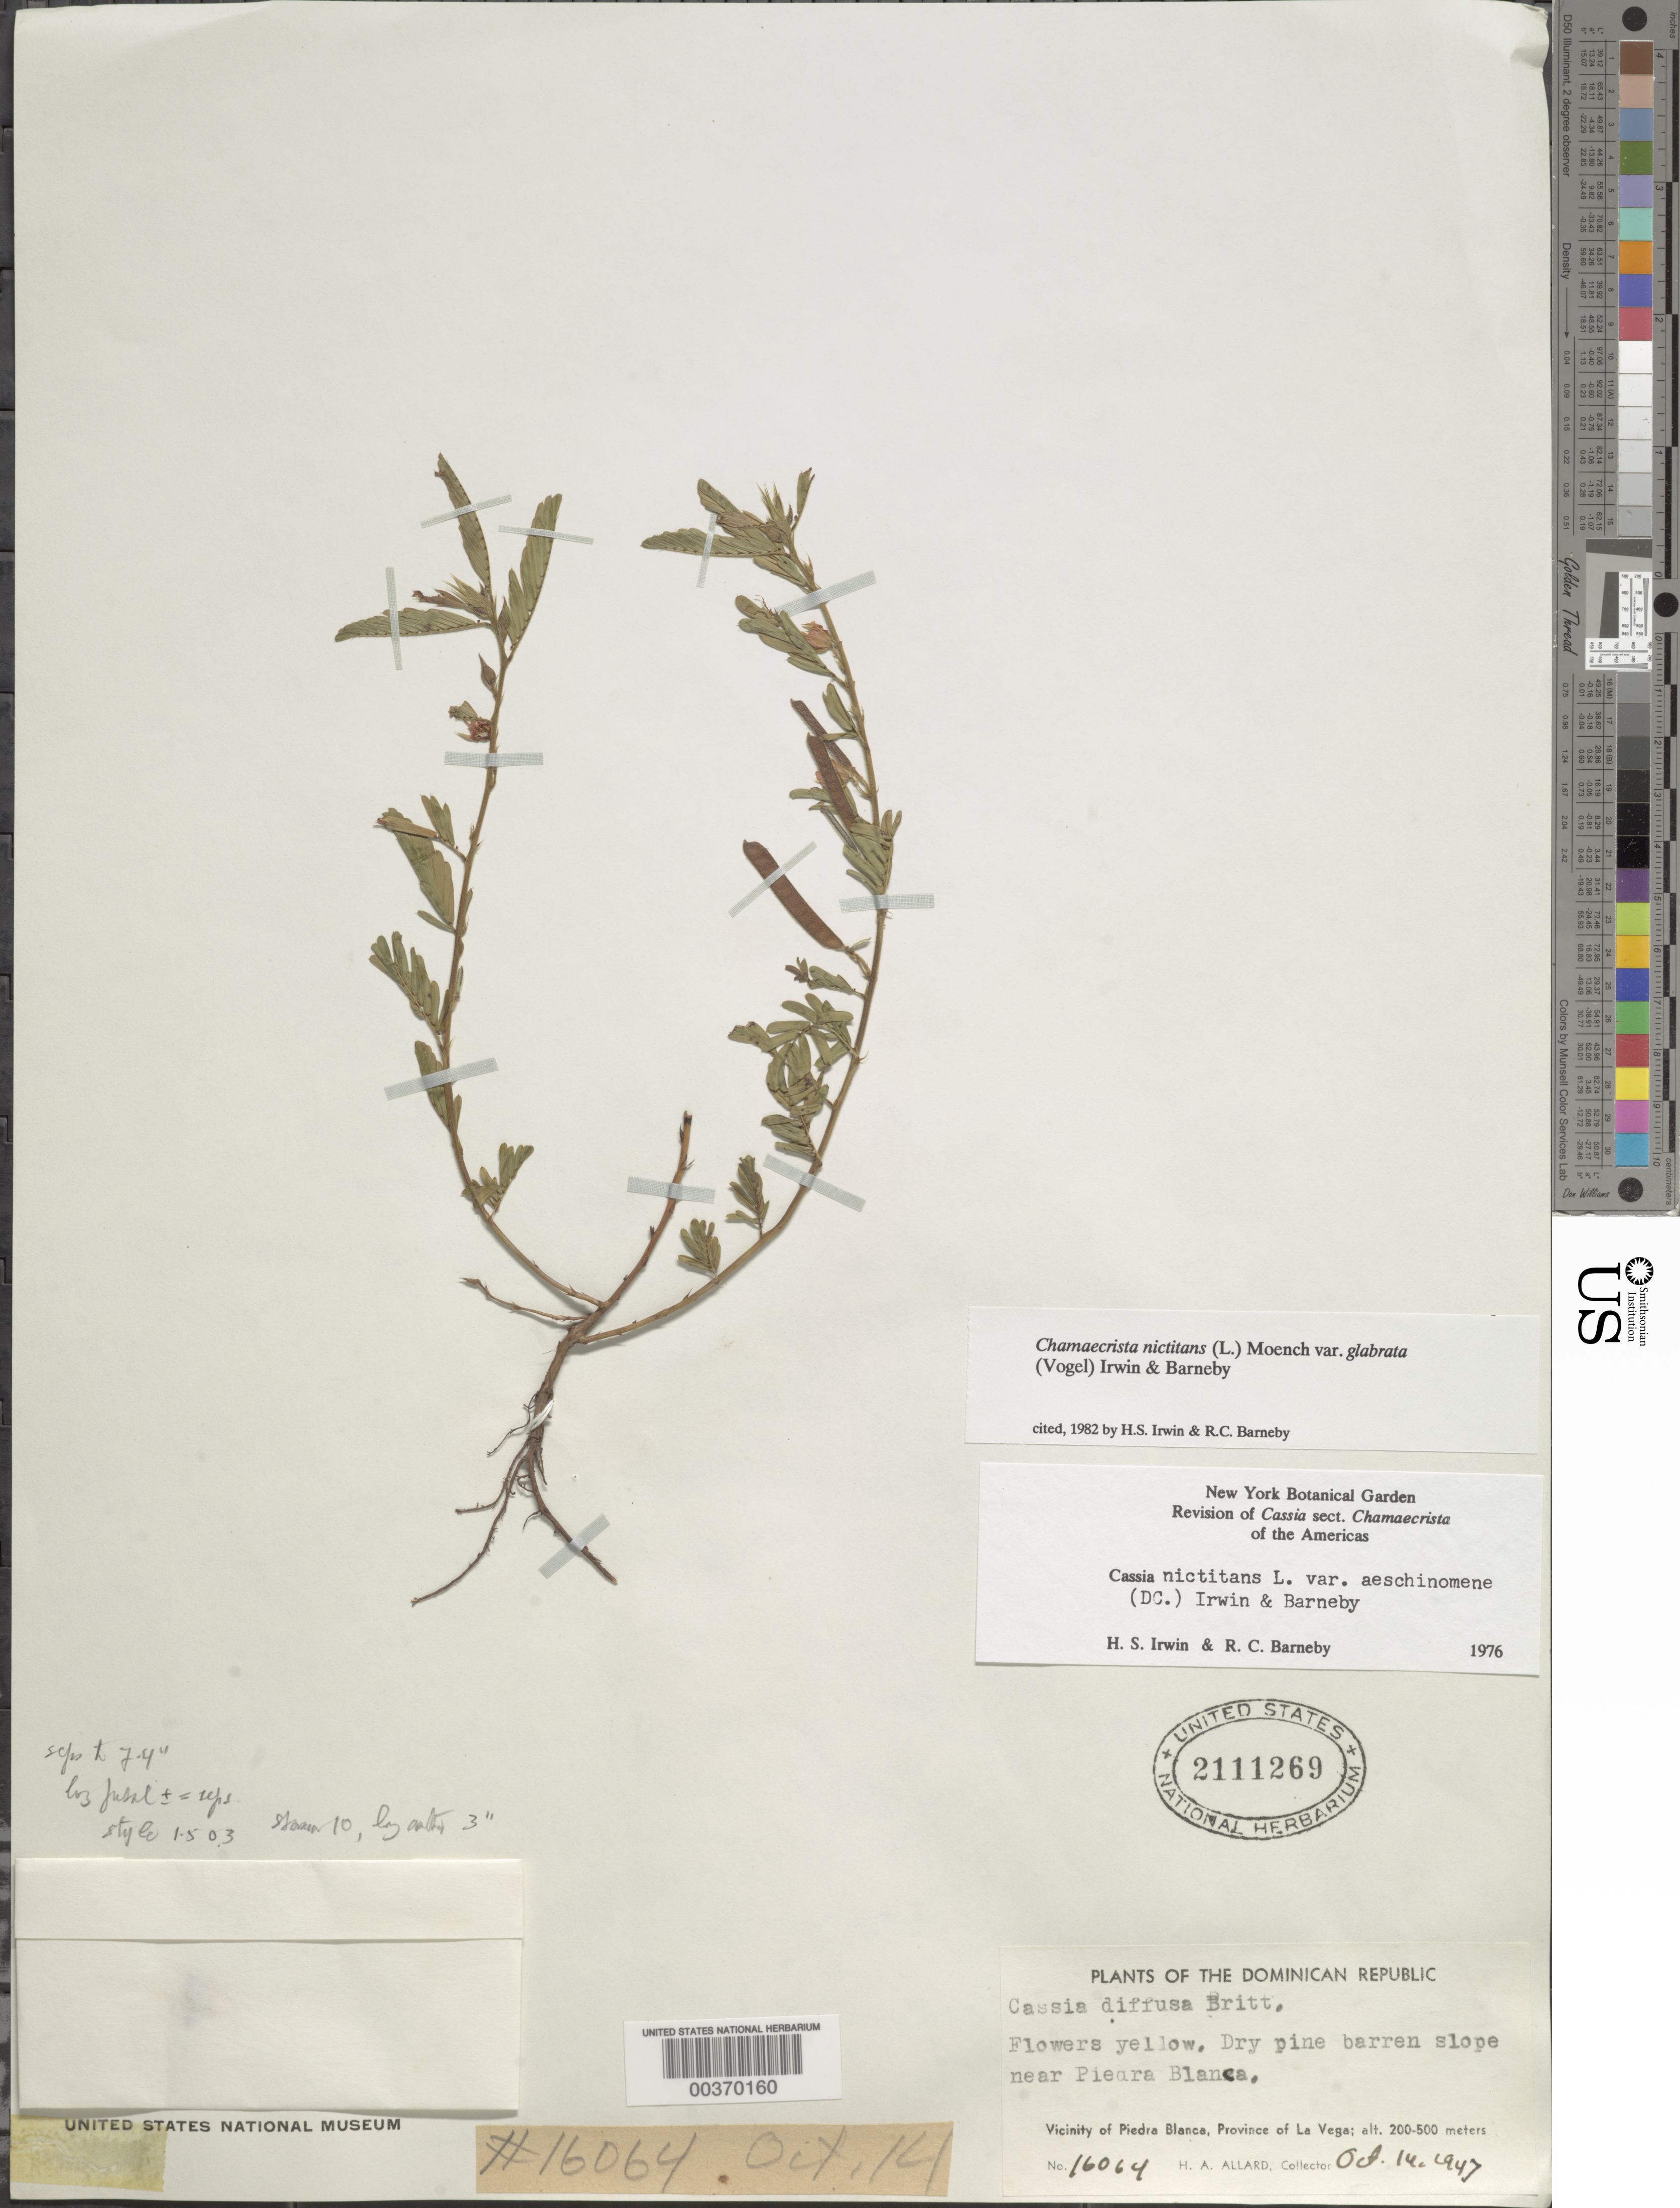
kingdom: Plantae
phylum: Tracheophyta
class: Magnoliopsida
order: Fabales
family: Fabaceae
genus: Chamaecrista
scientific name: Chamaecrista nictitans var. glabrata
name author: (Vogel) H.S. Irwin & Barneby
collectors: H. A. Allard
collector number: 16064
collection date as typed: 14 Oct 1947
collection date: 1947-10-14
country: Dominican Republic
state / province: La Vega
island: Hispaniola Island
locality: Near piedra blanca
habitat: Dry pine barren slope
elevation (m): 200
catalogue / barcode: US 2111269